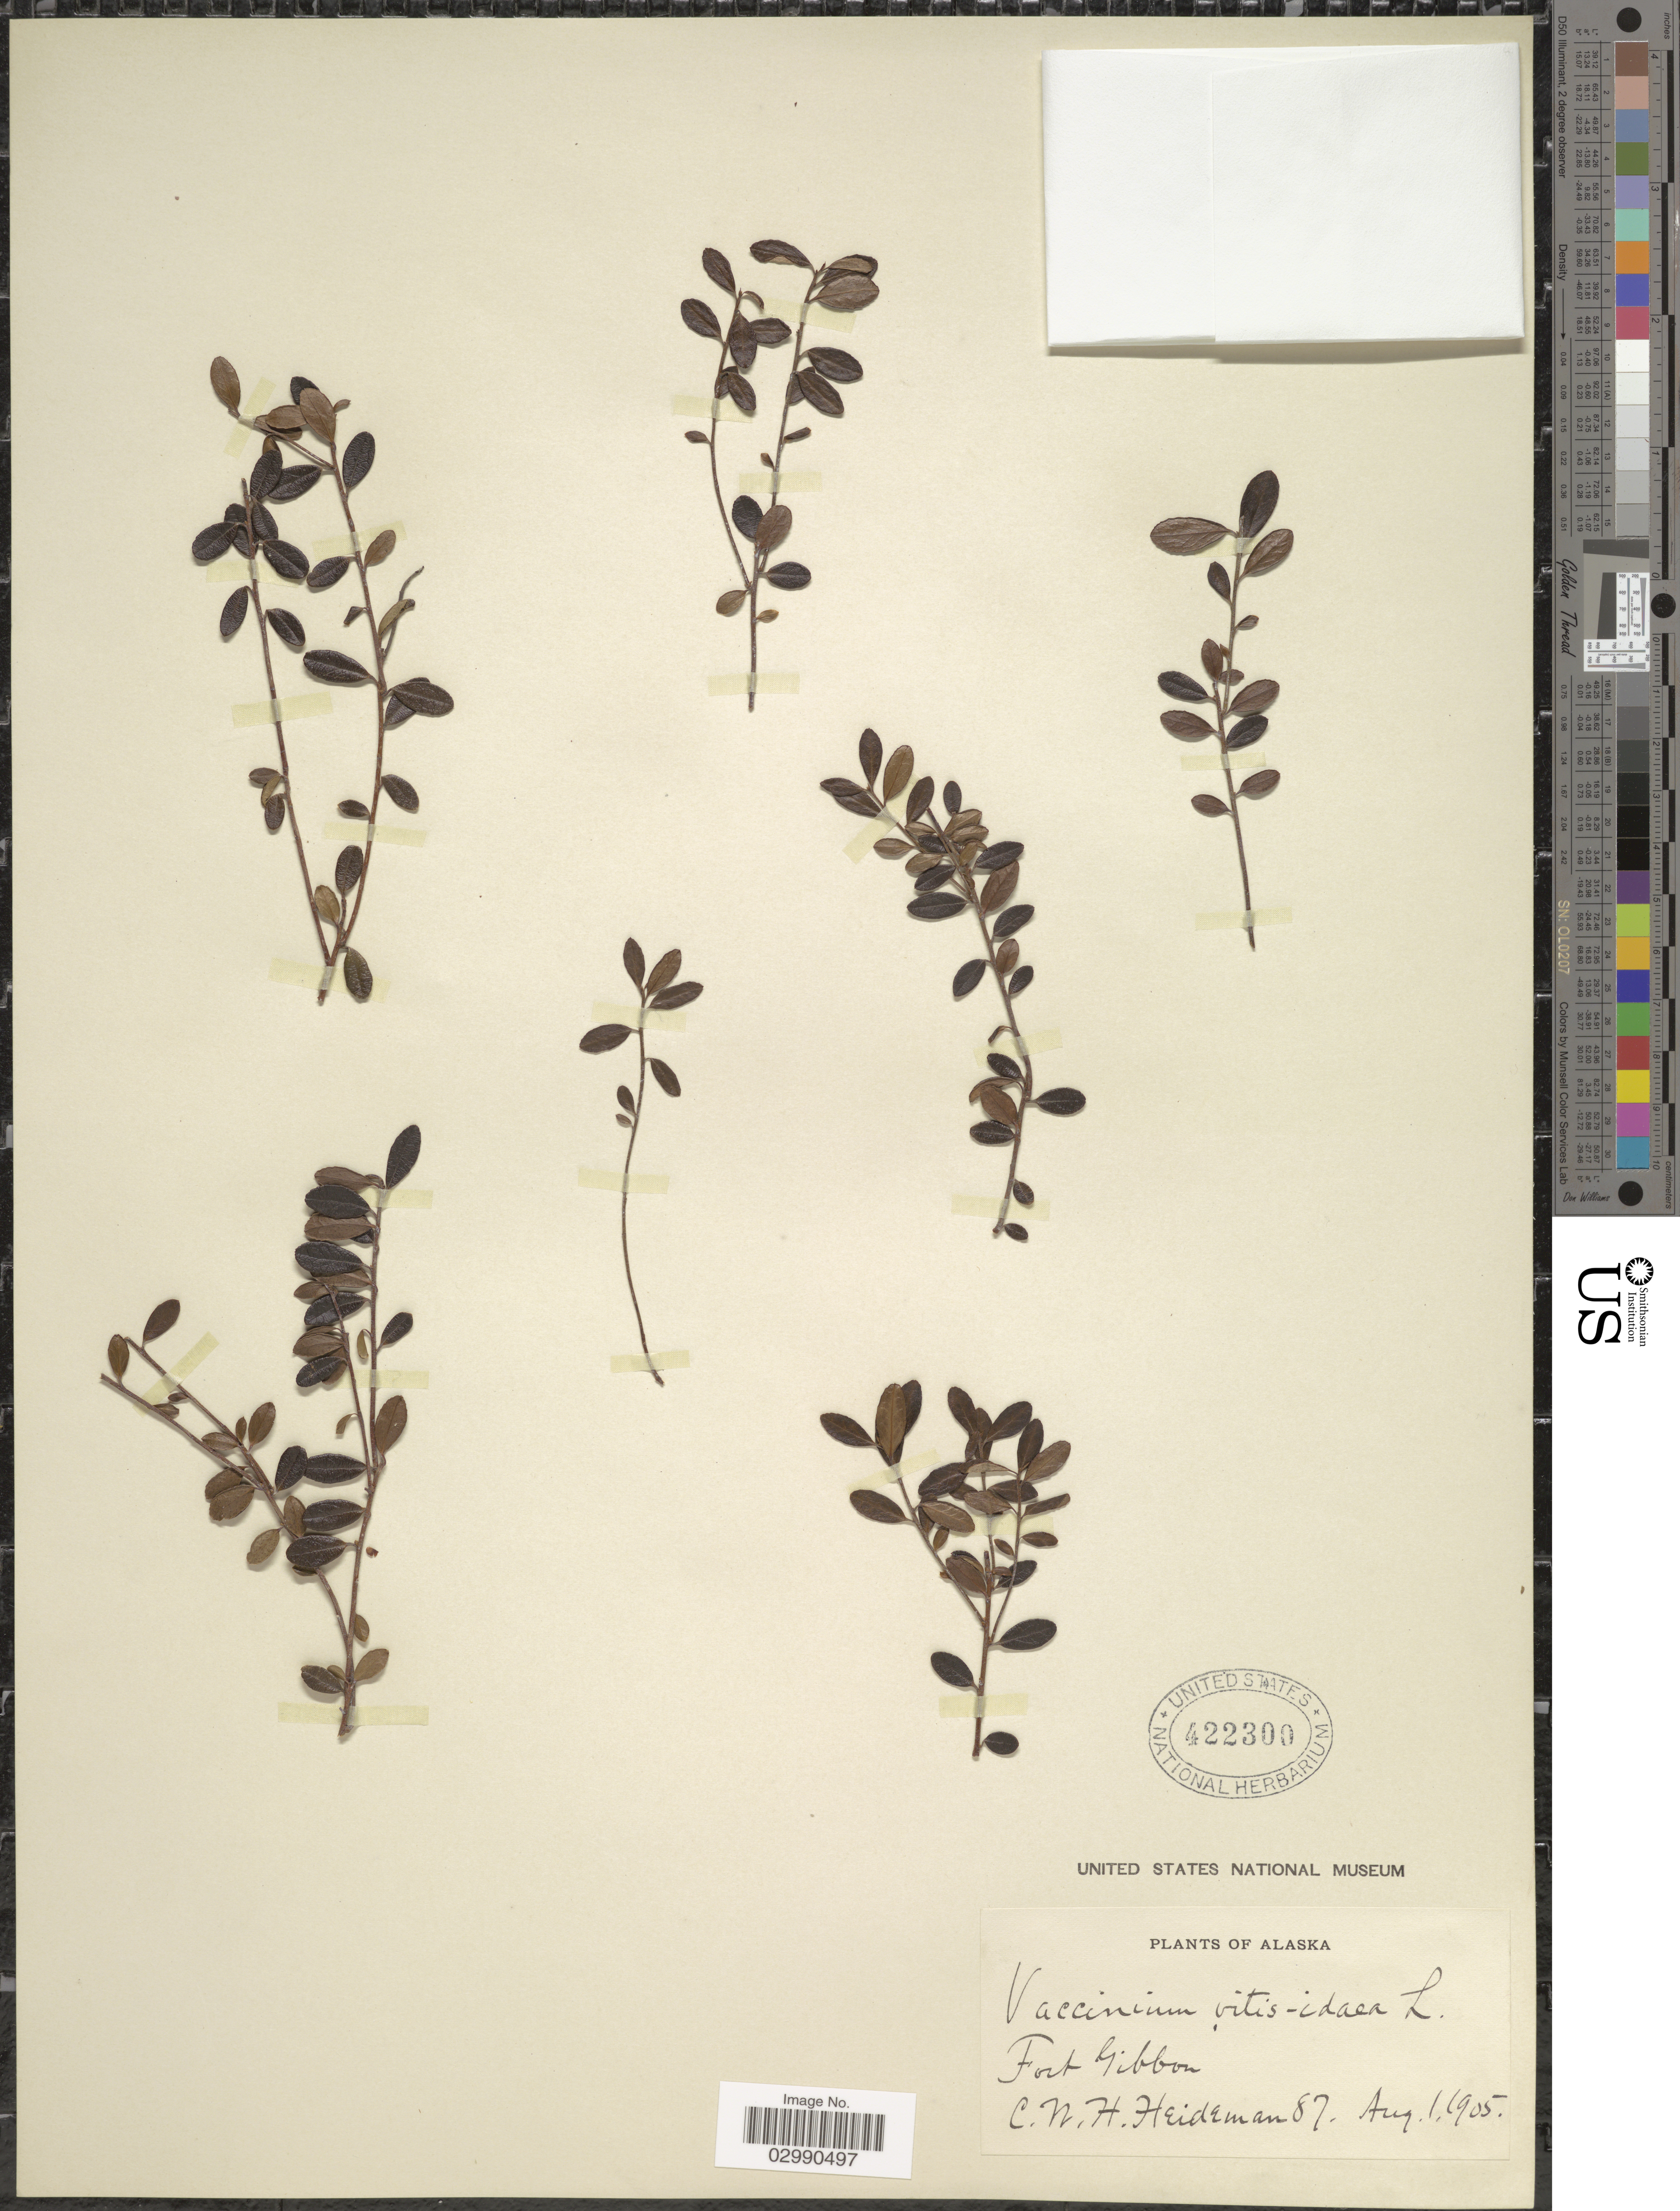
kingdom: Plantae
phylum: Tracheophyta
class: Magnoliopsida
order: Ericales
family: Ericaceae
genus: Vaccinium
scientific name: Vaccinium vitis-idaea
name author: L.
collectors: C. Heideman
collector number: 87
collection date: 1905-08-01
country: United States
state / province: Alaska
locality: Fort Gibbon.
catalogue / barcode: US 422300